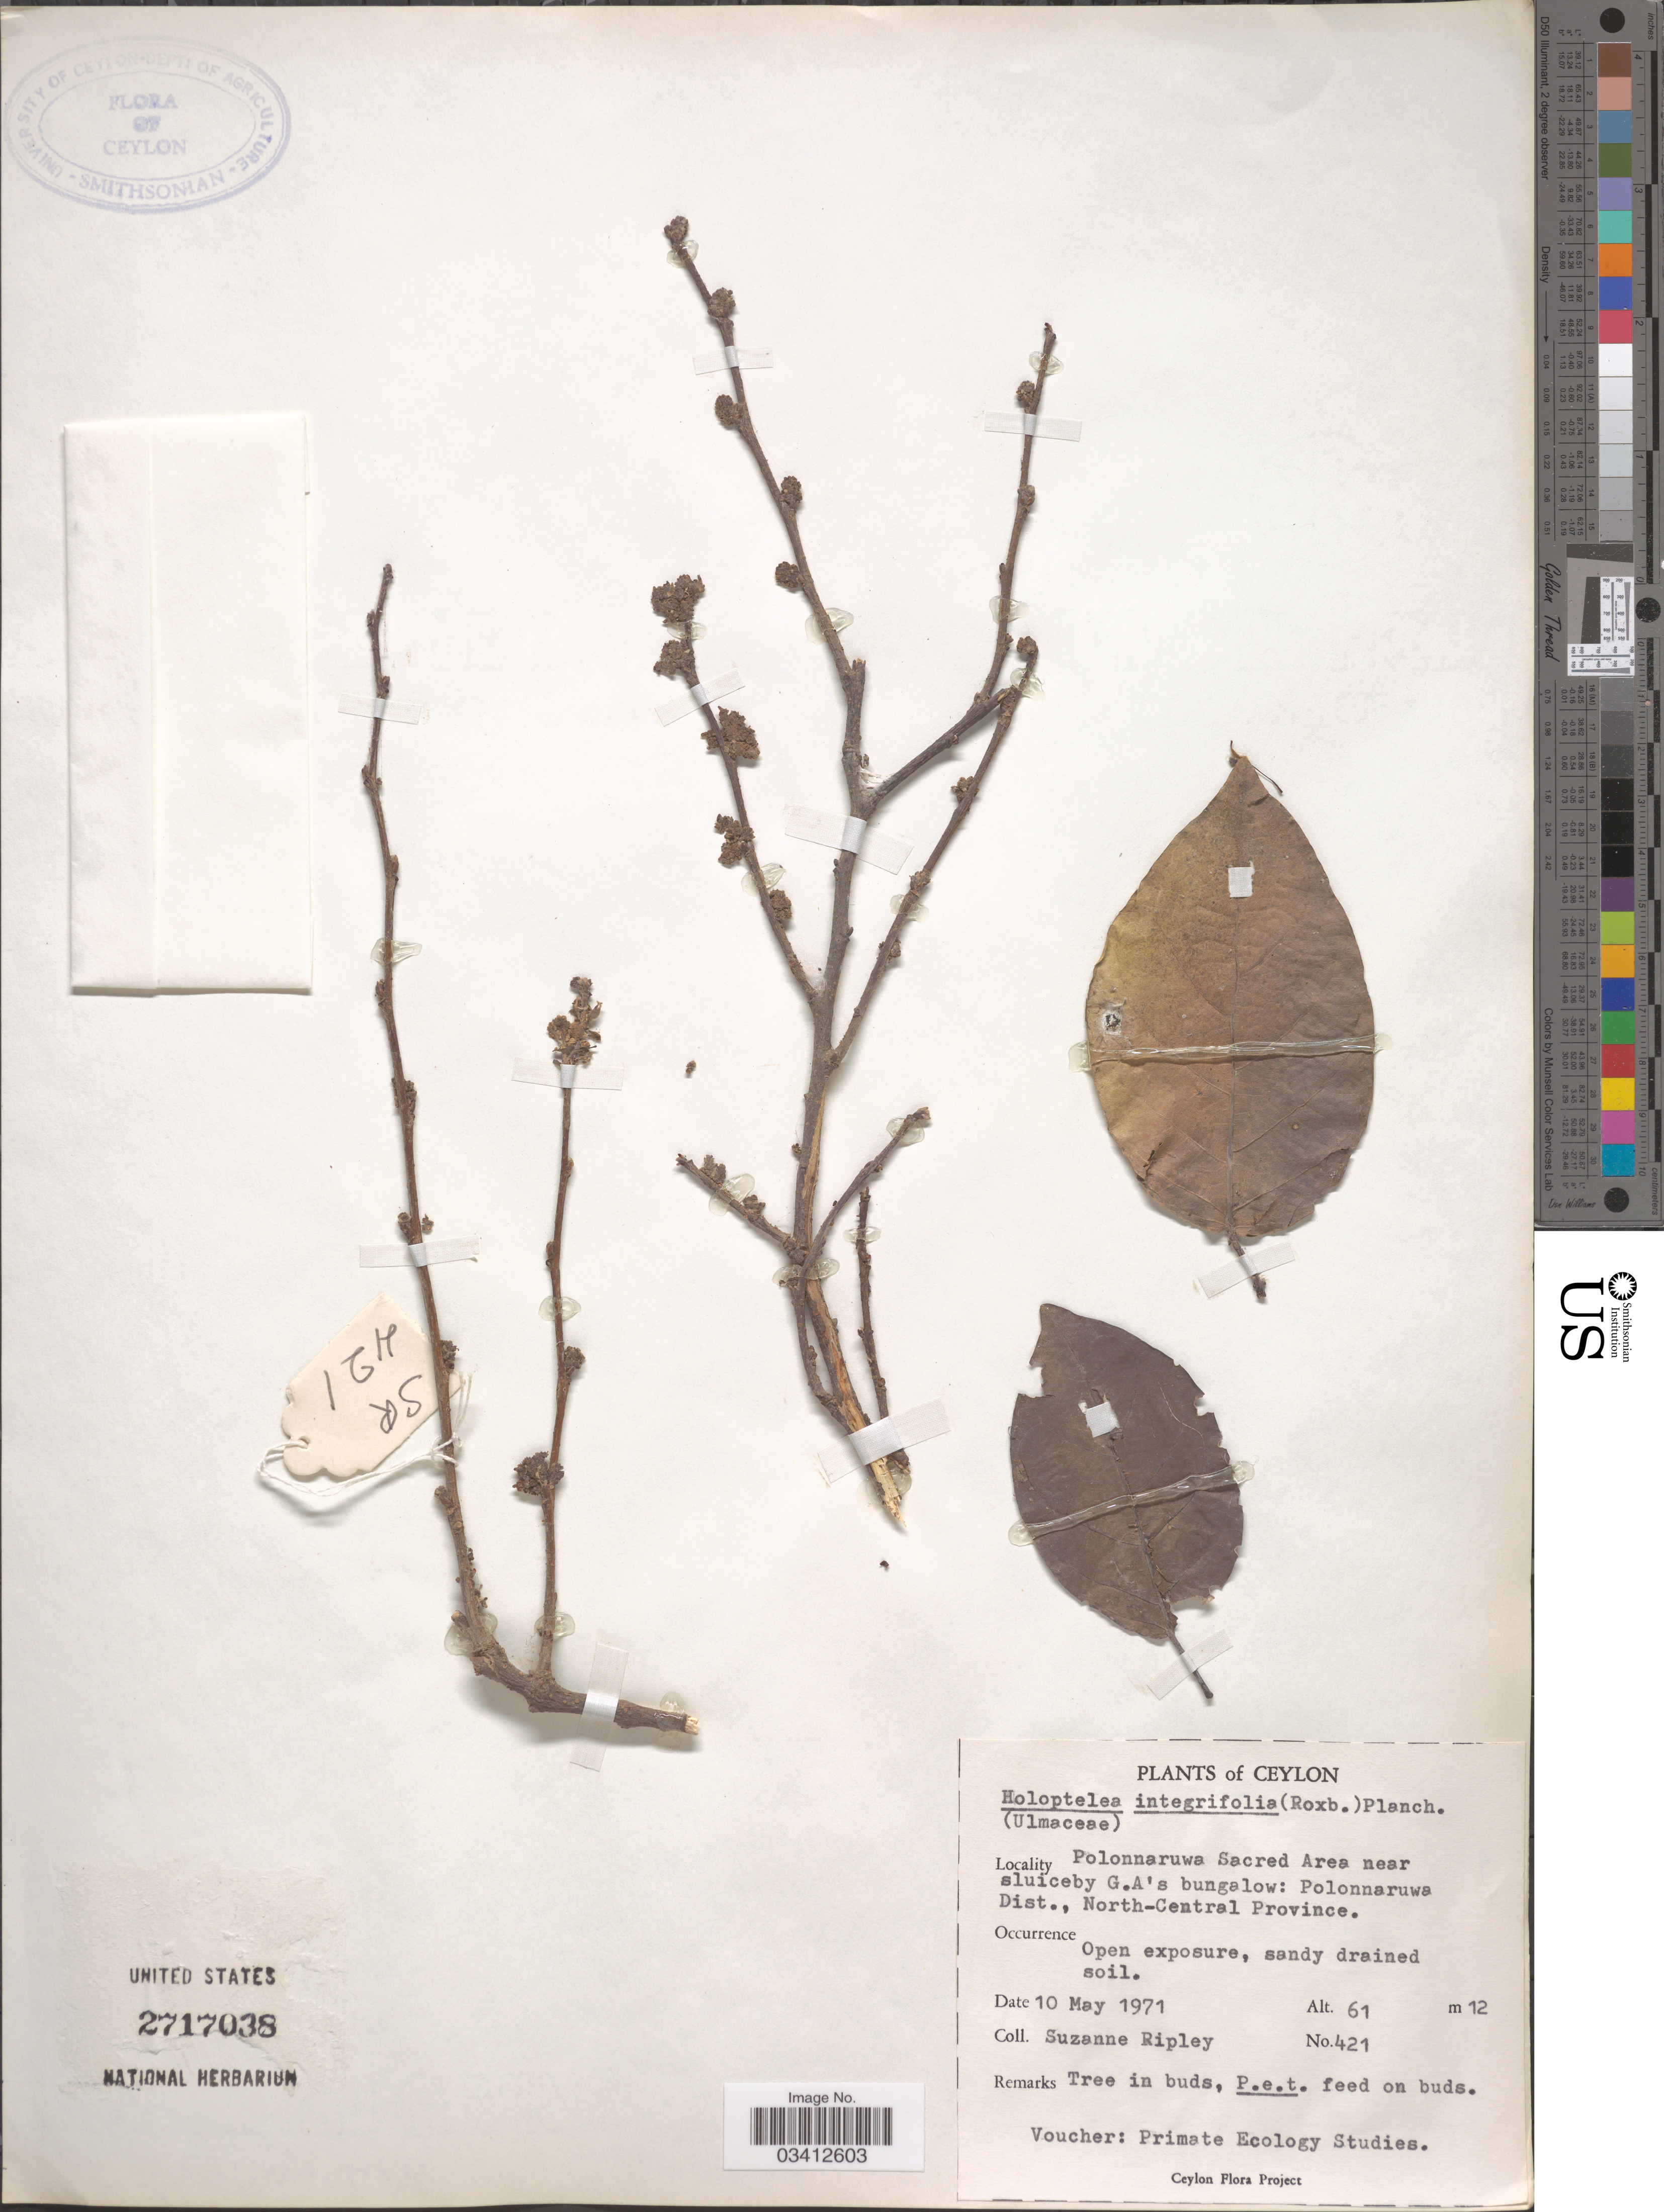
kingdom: Plantae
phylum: Tracheophyta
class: Magnoliopsida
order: Rosales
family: Ulmaceae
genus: Holoptelea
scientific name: Holoptelea integrifolia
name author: (Roxb.) Planch.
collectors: S. Ripley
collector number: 421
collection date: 1971-05-10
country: Sri Lanka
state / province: North Central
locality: Ceylon. Polonnaruwa Sacred Area near sluiceby G.A's bungalow: Polonnaruwa Dist.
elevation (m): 61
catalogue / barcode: US 2717038